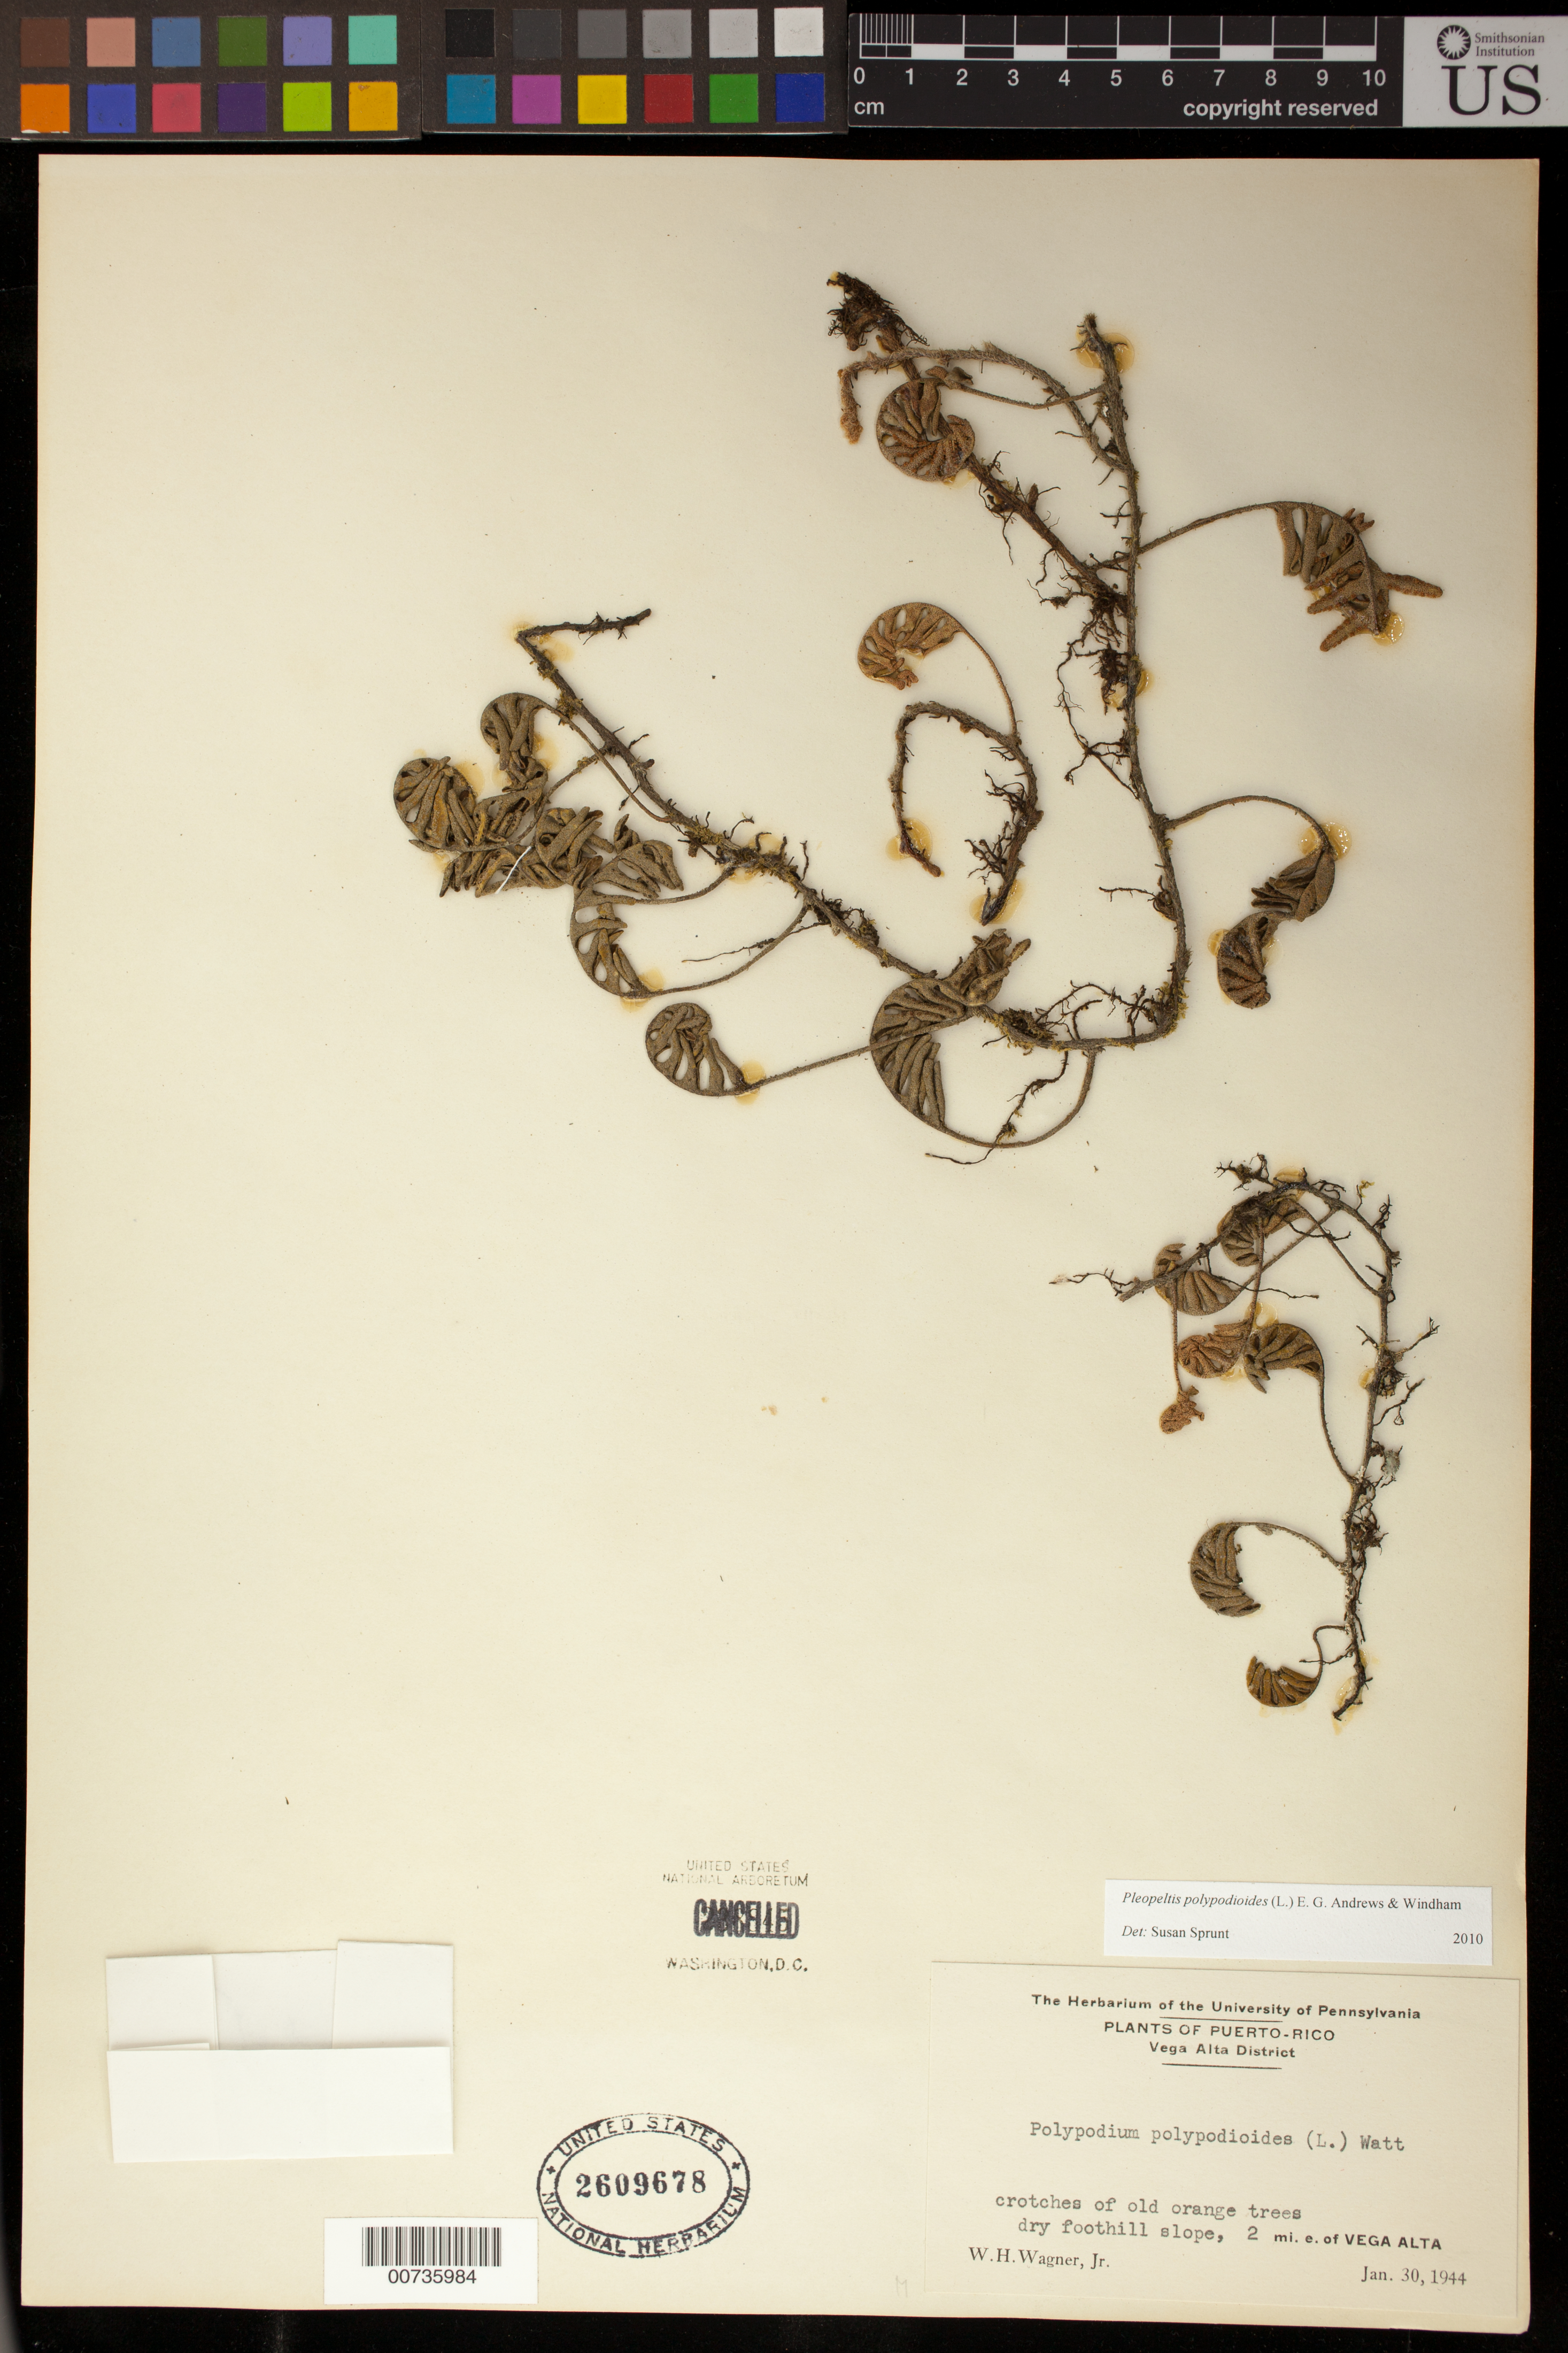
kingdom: Plantae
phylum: Tracheophyta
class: Polypodiopsida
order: Polypodiales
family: Polypodiaceae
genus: Pleopeltis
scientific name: Pleopeltis polypodioides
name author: (L.) E.G. Andrews & Windham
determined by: Sprunt, S. V.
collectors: W. H. Wagner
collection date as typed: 30 Jan 1944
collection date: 1944-01-30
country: Puerto Rico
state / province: Vega Alta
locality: Vega Alta, 2 mi E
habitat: Crotches of old orange trees, dry foothill slopes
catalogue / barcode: US 2609678